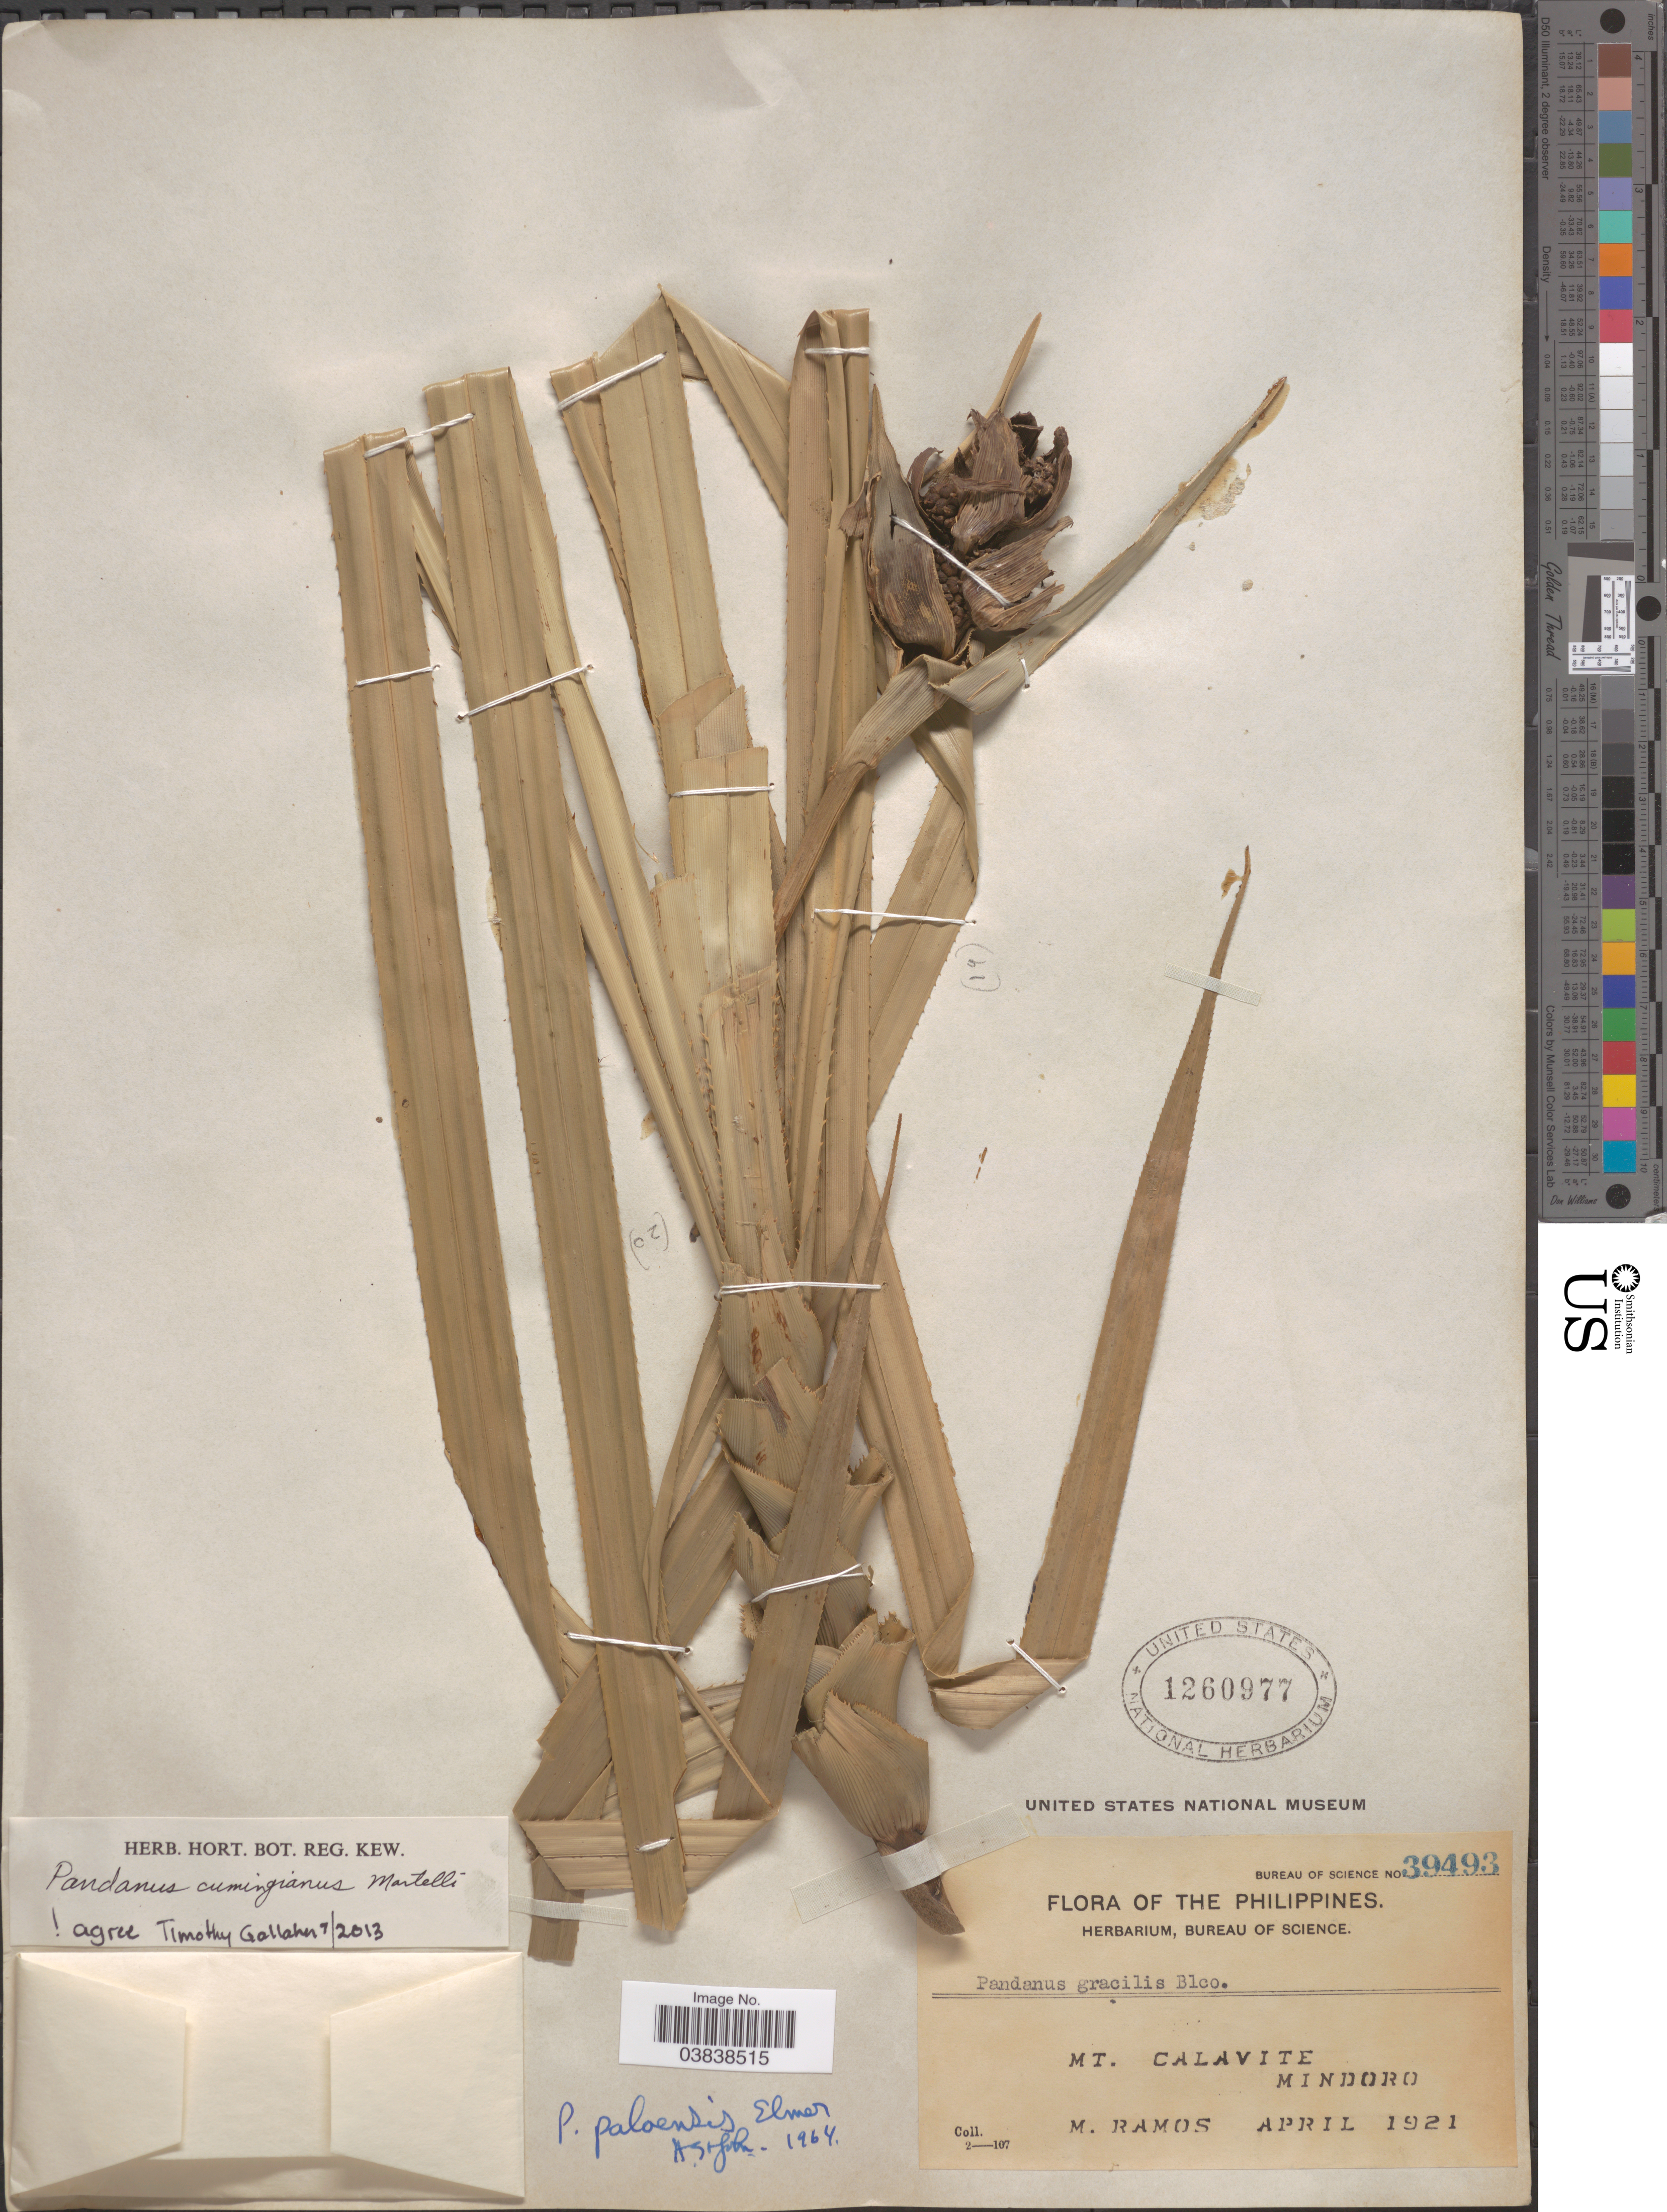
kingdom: Plantae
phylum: Tracheophyta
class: Liliopsida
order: Pandanales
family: Pandanaceae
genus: Pandanus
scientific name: Pandanus cumingianus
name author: Martelli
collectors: M. Ramos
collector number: Bureau of Science 39493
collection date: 1921-04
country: Philippines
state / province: Mimaropa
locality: Mt. Calavite, Mindoro.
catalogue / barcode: US 1260977